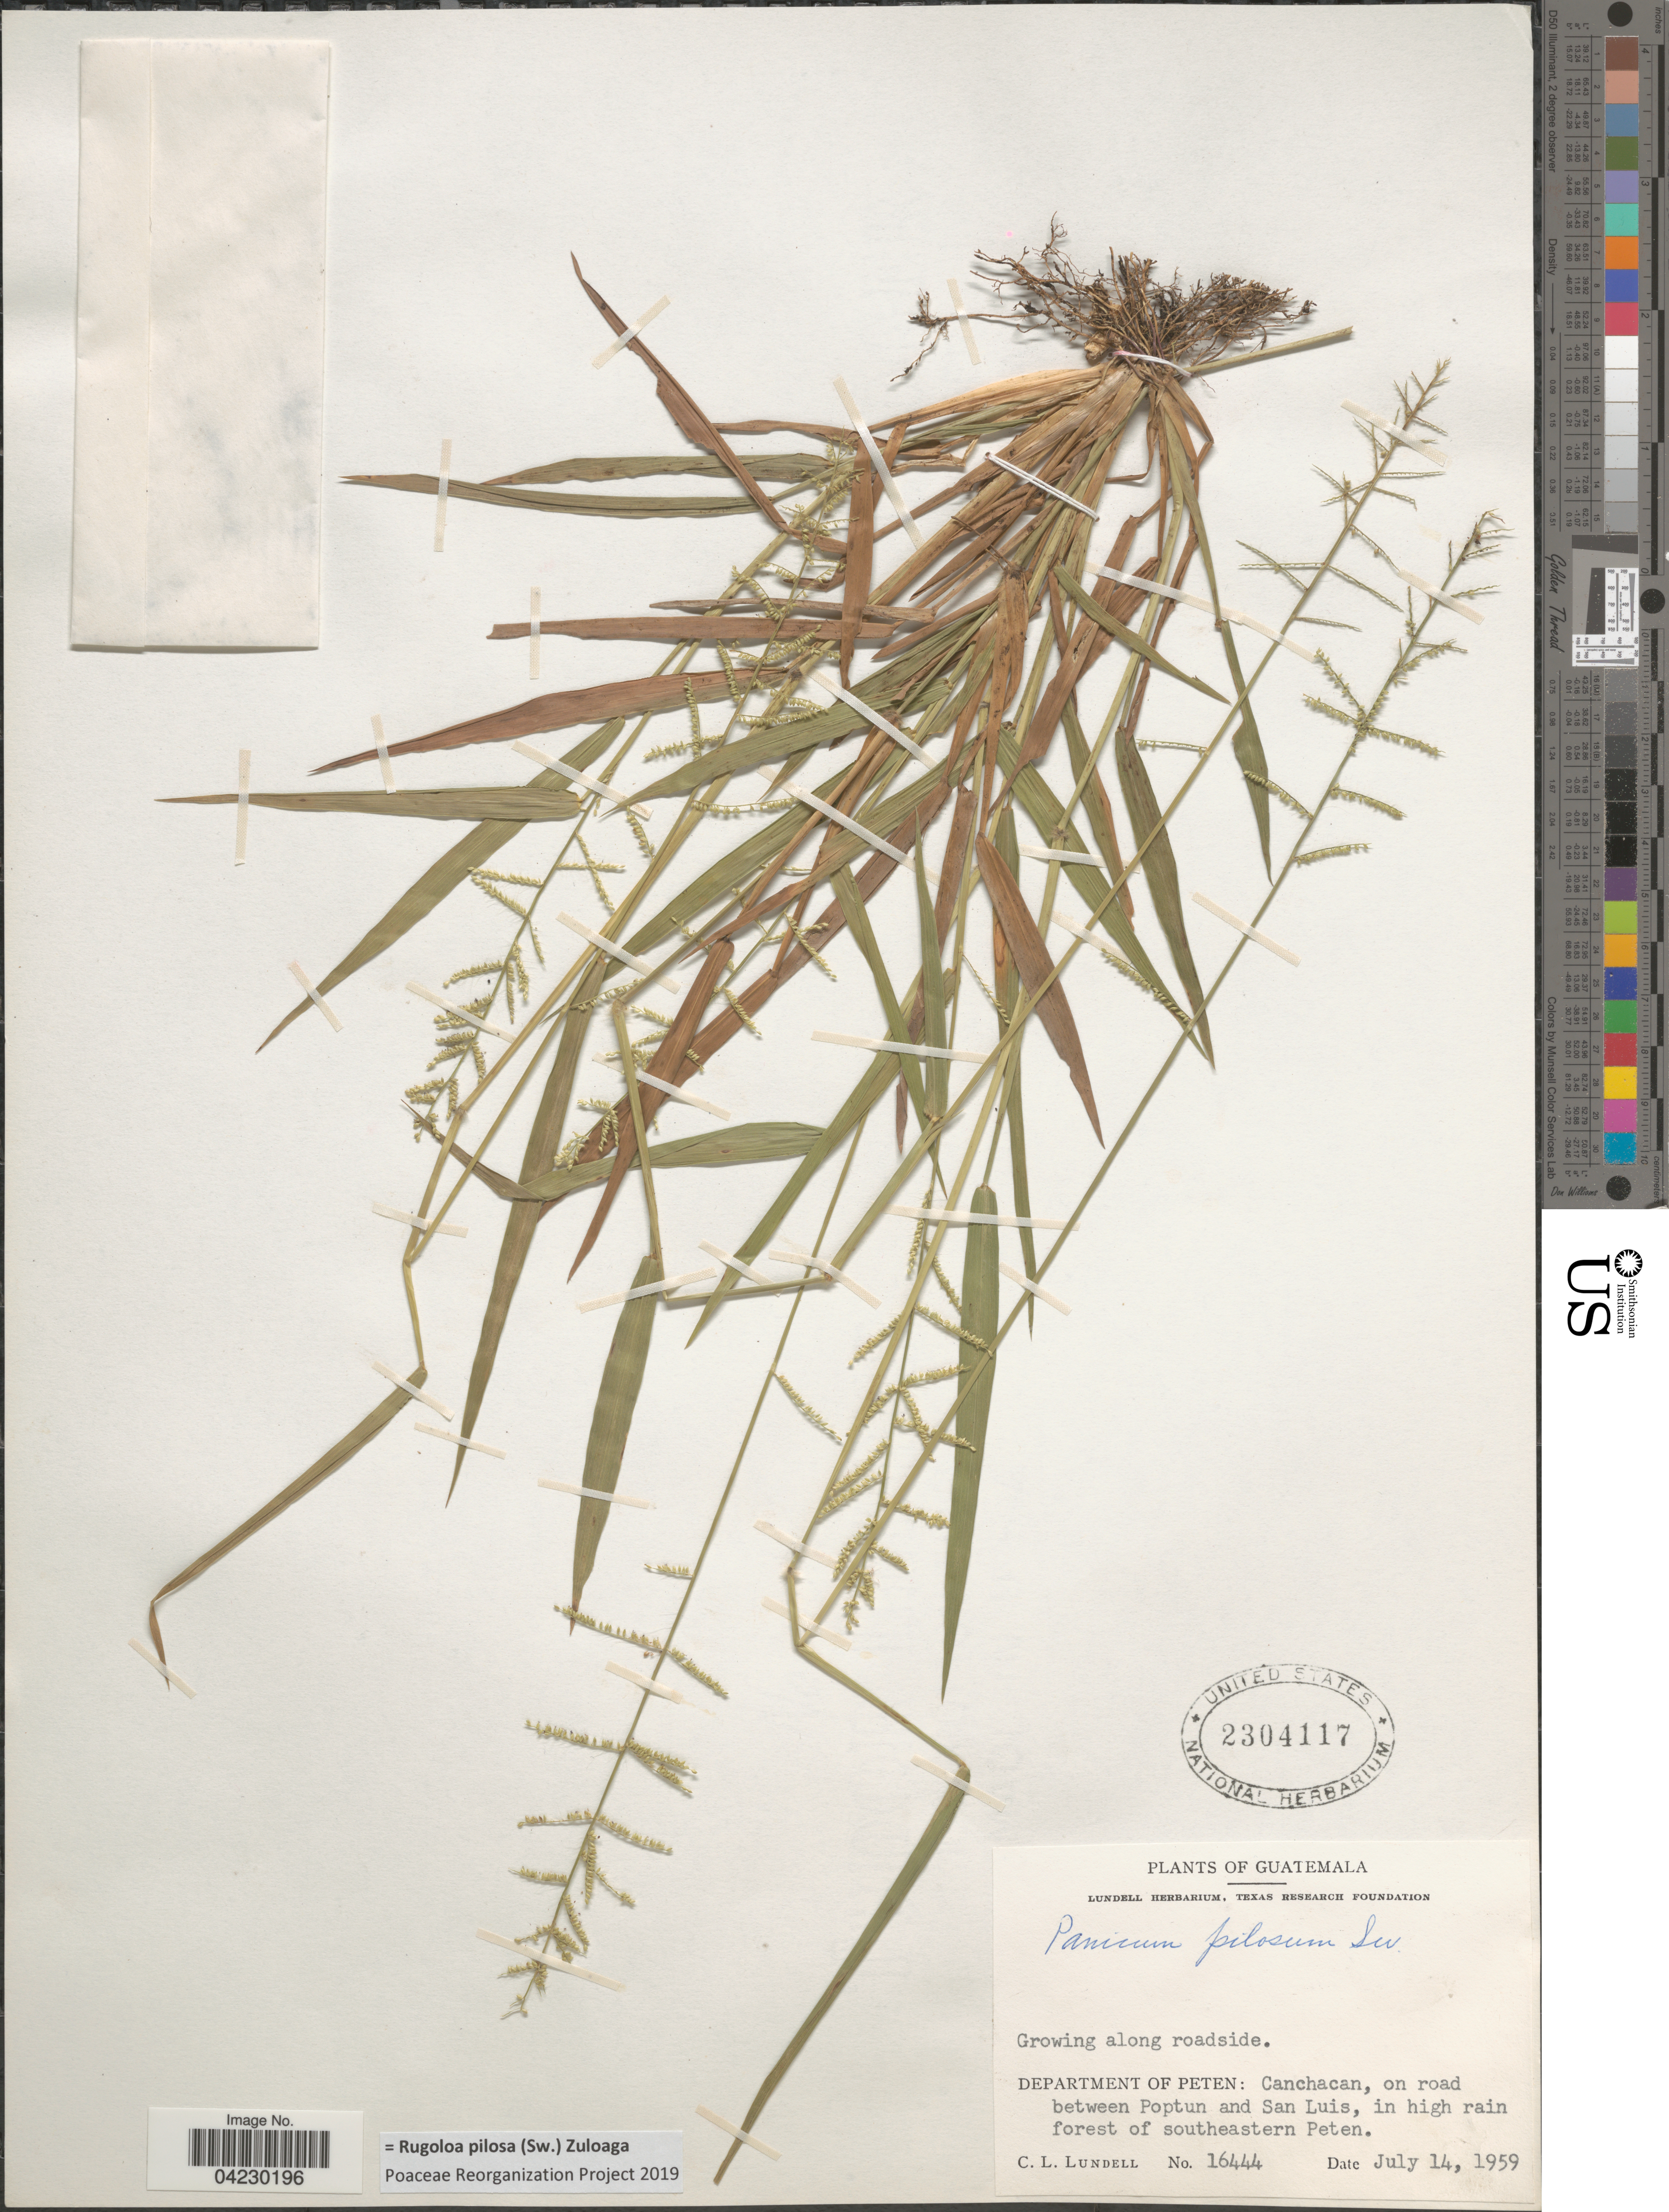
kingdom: Plantae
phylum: Tracheophyta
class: Liliopsida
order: Poales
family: Poaceae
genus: Rugoloa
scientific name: Rugoloa pilosa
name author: (Sw.) Zuloaga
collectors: C. L. Lundell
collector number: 16444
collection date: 1959-07-14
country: Guatemala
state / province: El Peten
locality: Growing along roadside. Department of Peten: Canchacan, on road between Poptun and San Luis, in high rain forest of southeastern Peten.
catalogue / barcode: US 2304117